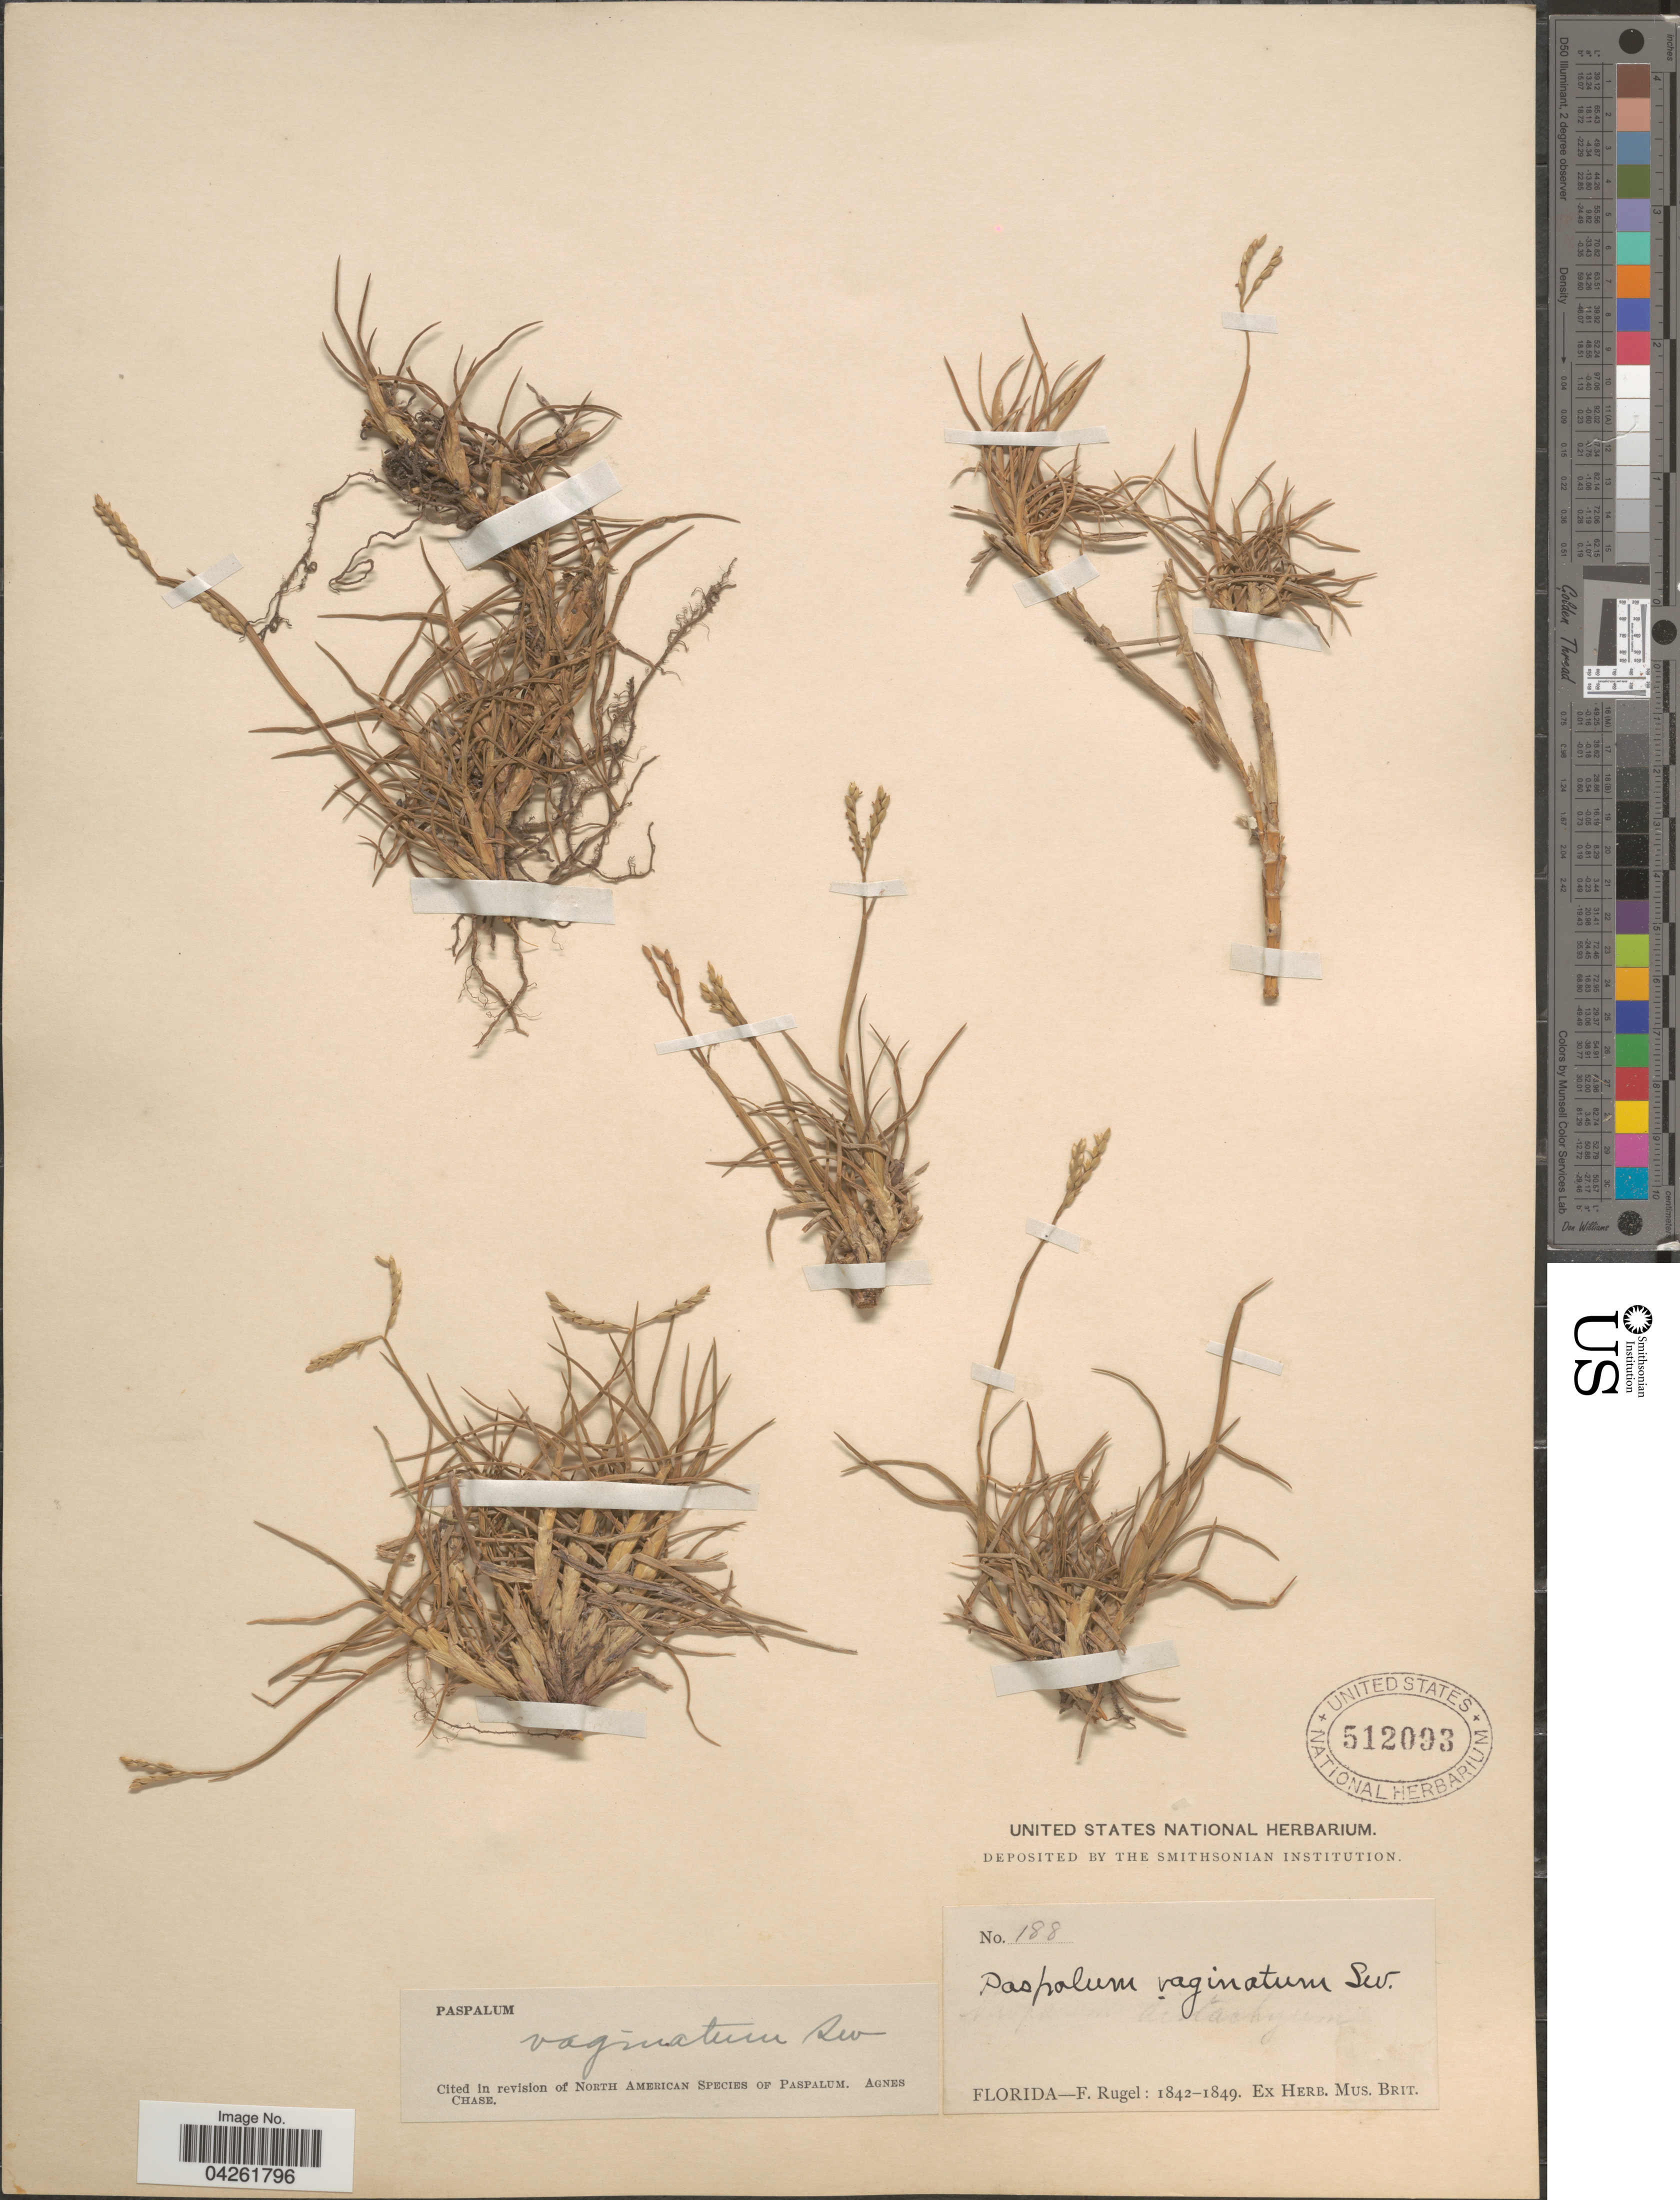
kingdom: Plantae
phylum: Tracheophyta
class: Liliopsida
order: Poales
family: Poaceae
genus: Paspalum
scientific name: Paspalum distichum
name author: L.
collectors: F. Rugel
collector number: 188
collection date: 1842/1849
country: United States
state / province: Florida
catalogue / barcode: US 512093